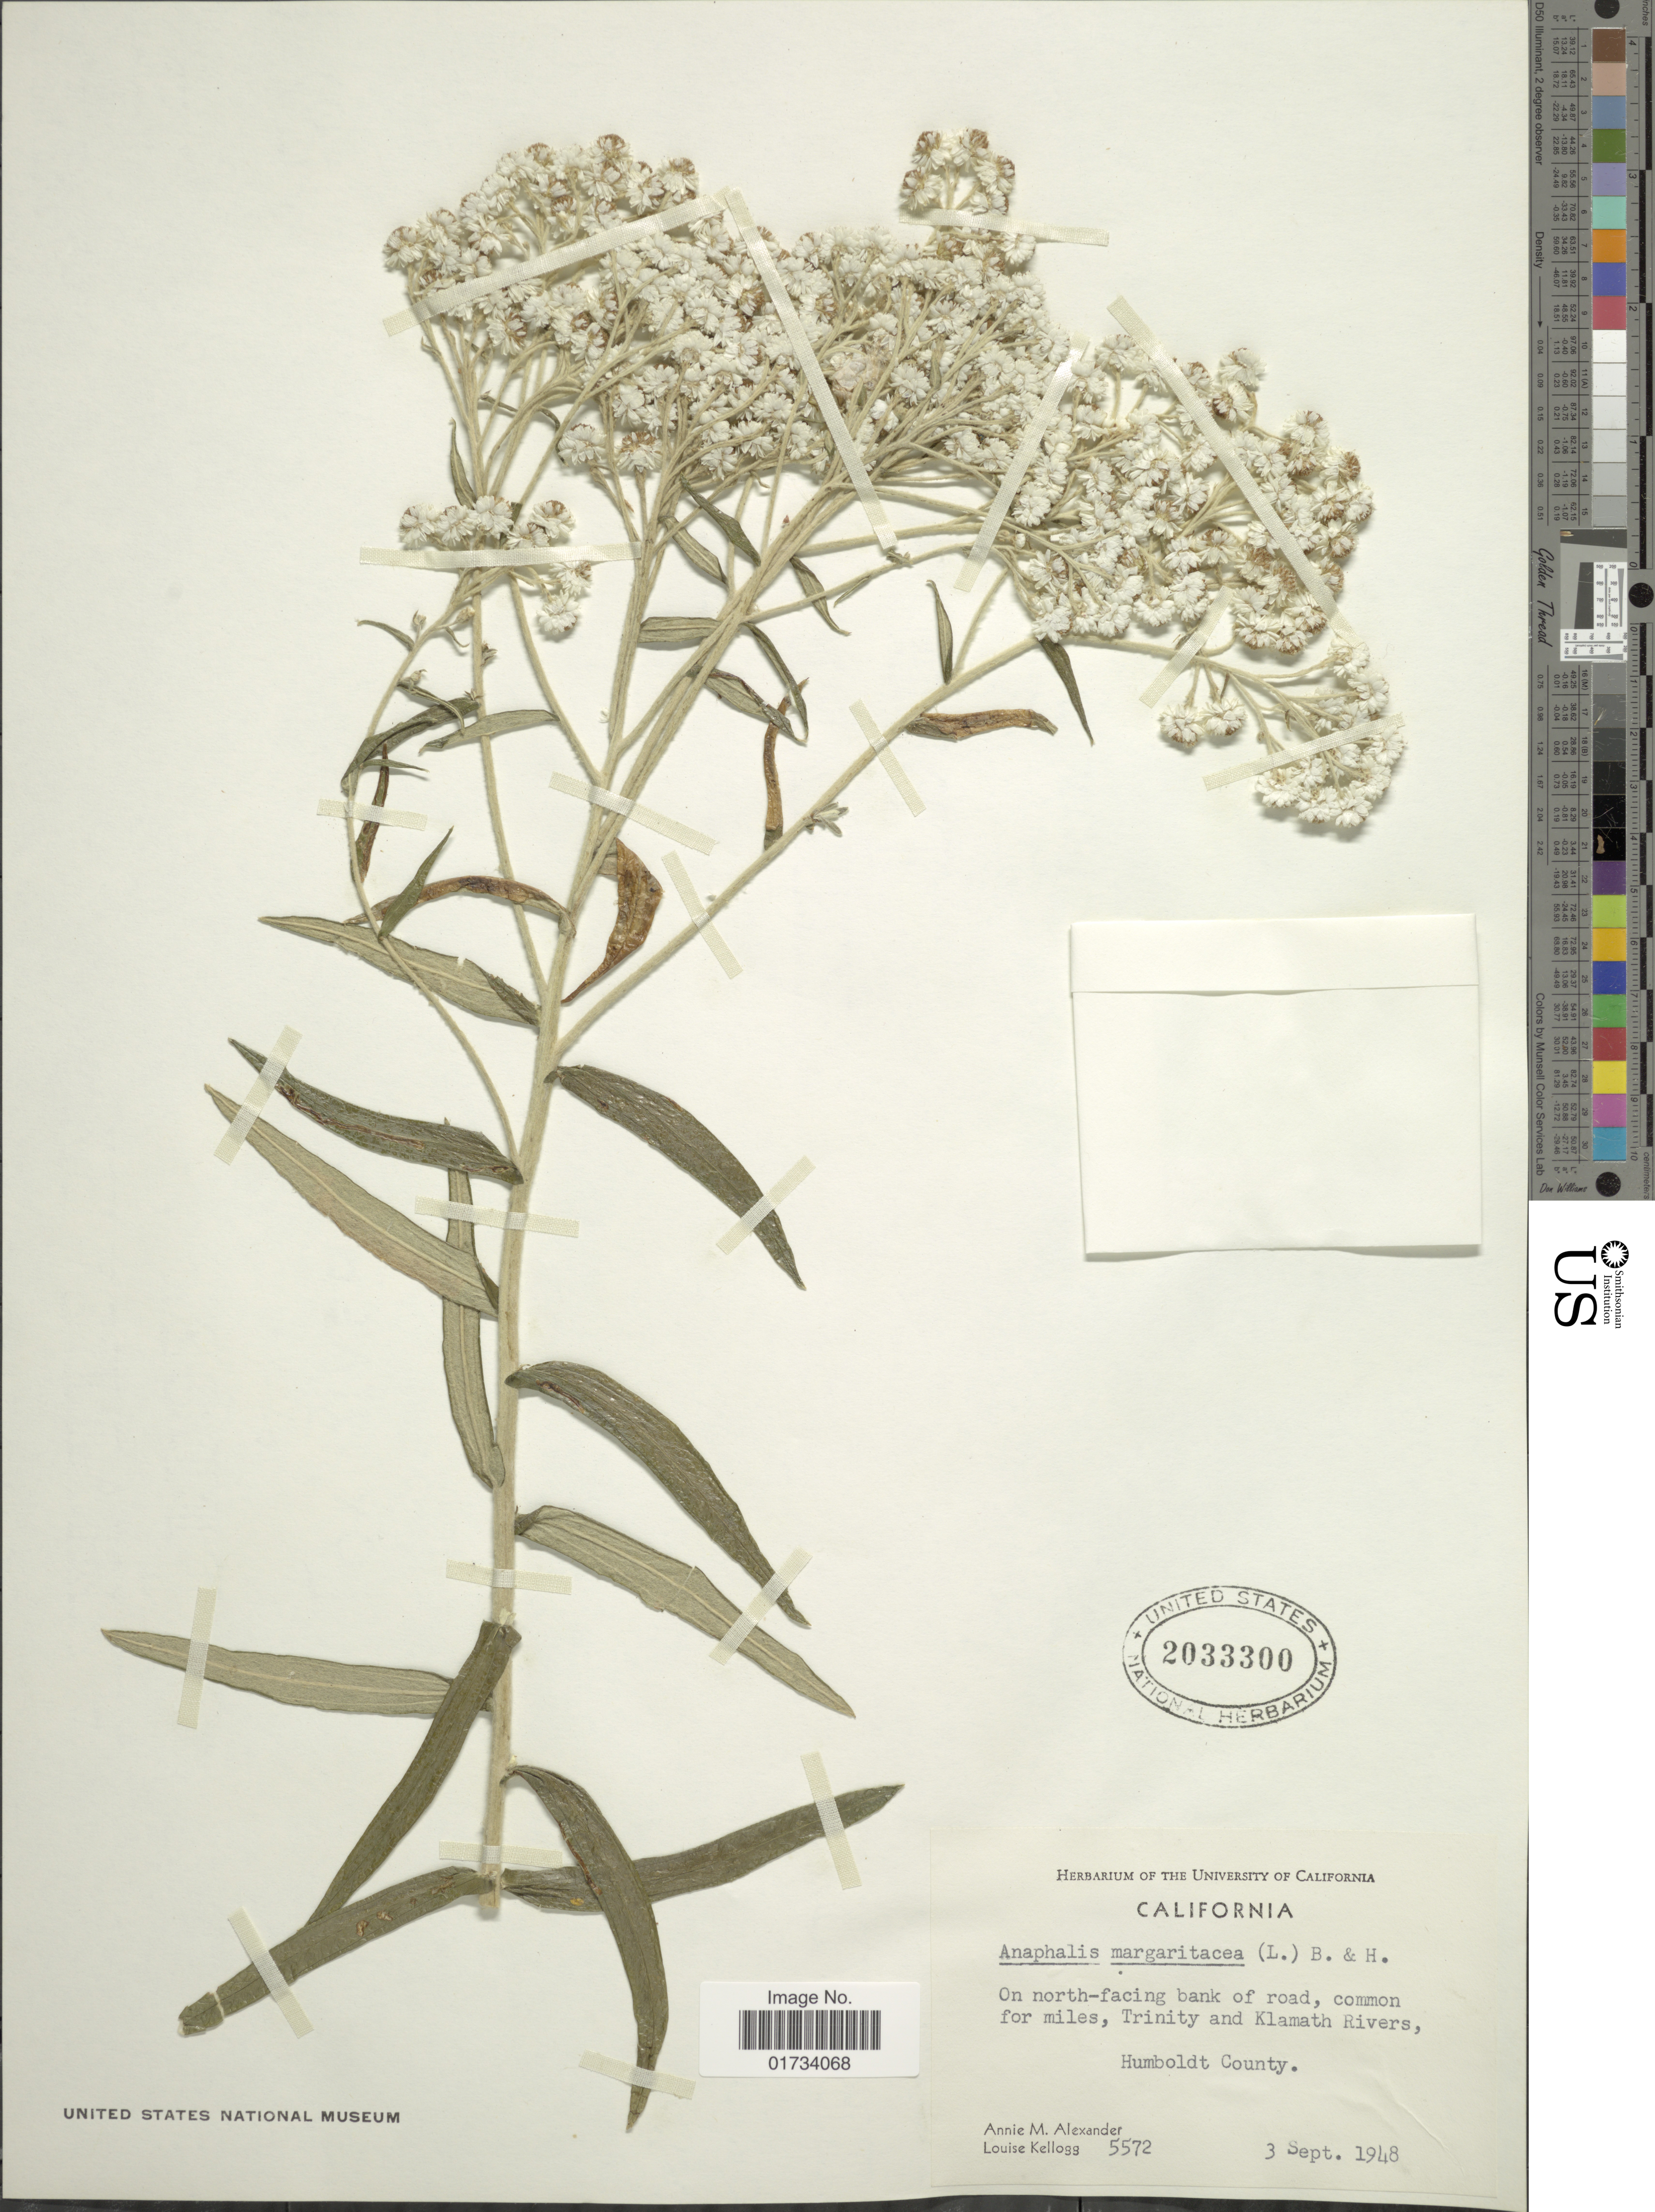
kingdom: Plantae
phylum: Tracheophyta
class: Magnoliopsida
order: Asterales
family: Asteraceae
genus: Anaphalis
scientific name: Anaphalis margaritacea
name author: (L.) Benth. & Hook. f.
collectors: A. M. Alexander & L. Kellogg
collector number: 5572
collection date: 1948-09-03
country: United States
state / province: California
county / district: Humboldt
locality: On north-facing bank of road, Trinity and Klamath Rivers, Humboldt County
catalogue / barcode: US 2033300